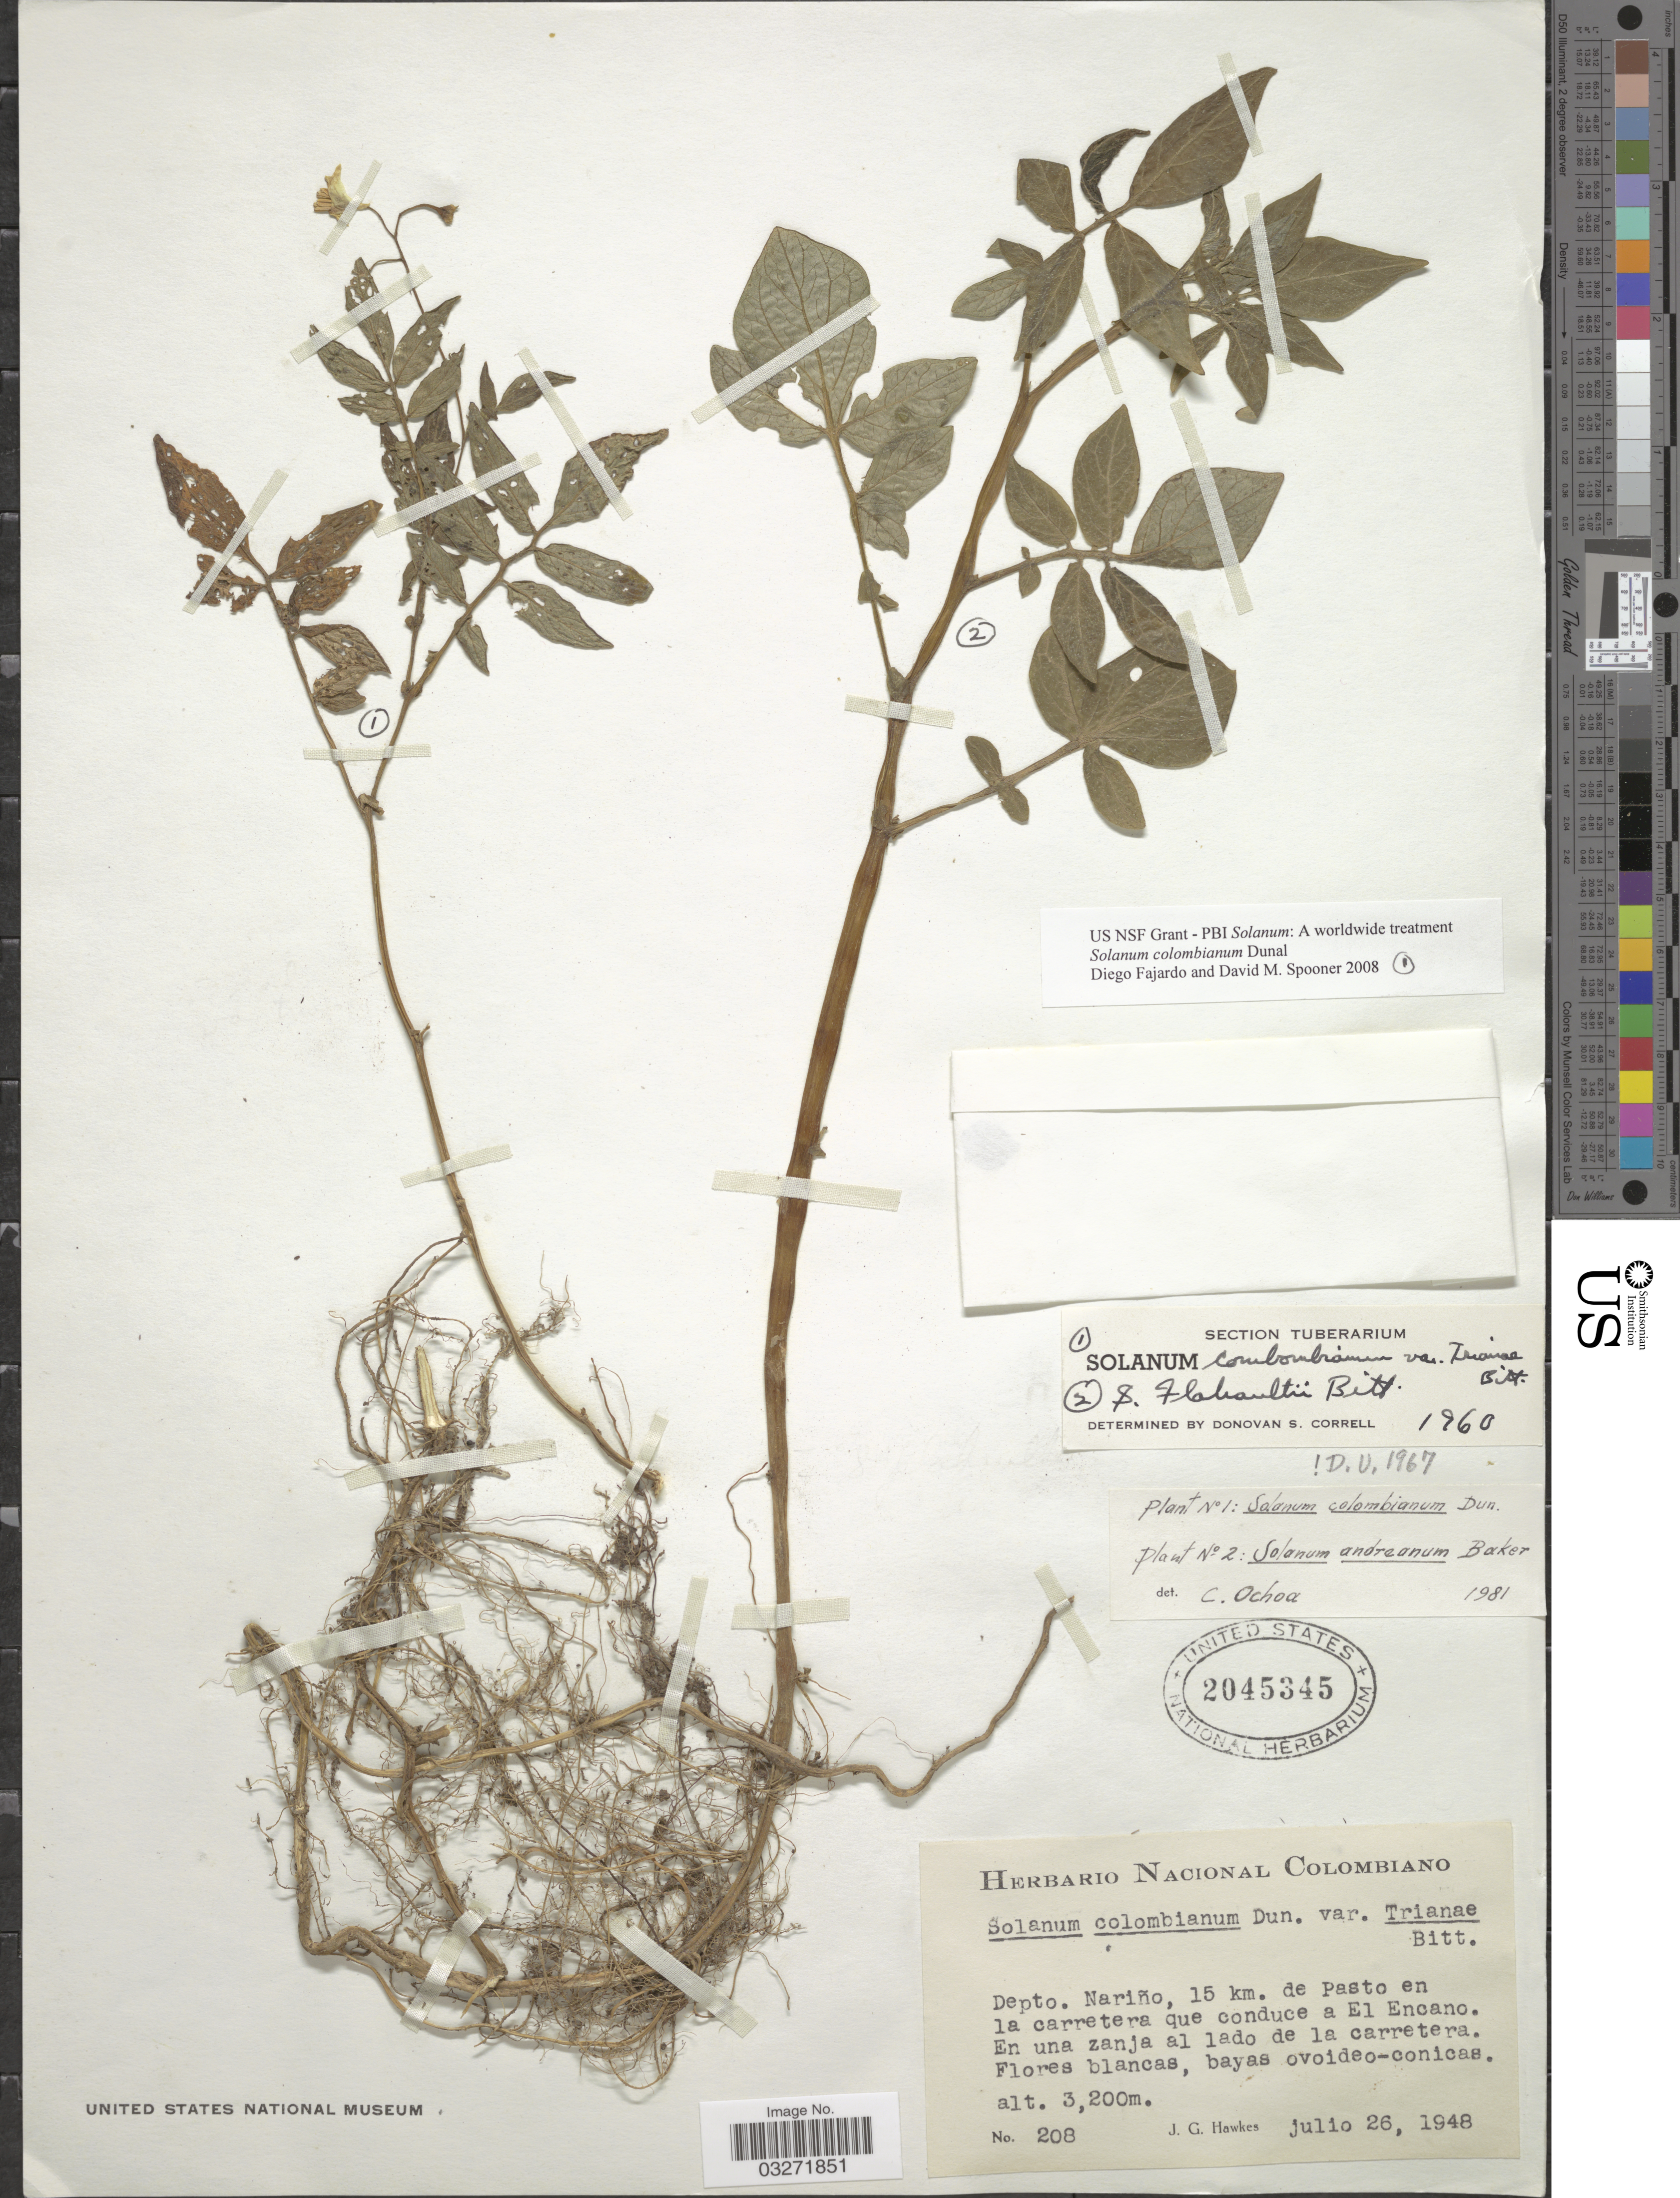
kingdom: Plantae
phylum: Tracheophyta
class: Magnoliopsida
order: Solanales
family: Solanaceae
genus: Solanum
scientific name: Solanum colombianum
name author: Dunal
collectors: J. Hawkes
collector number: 208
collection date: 1948-07-26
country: Colombia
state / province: Nariño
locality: Depto. Nariño, 15 km. de Pasto en la carretera que conduce a El Encano.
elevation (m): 3200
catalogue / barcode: US 2045345